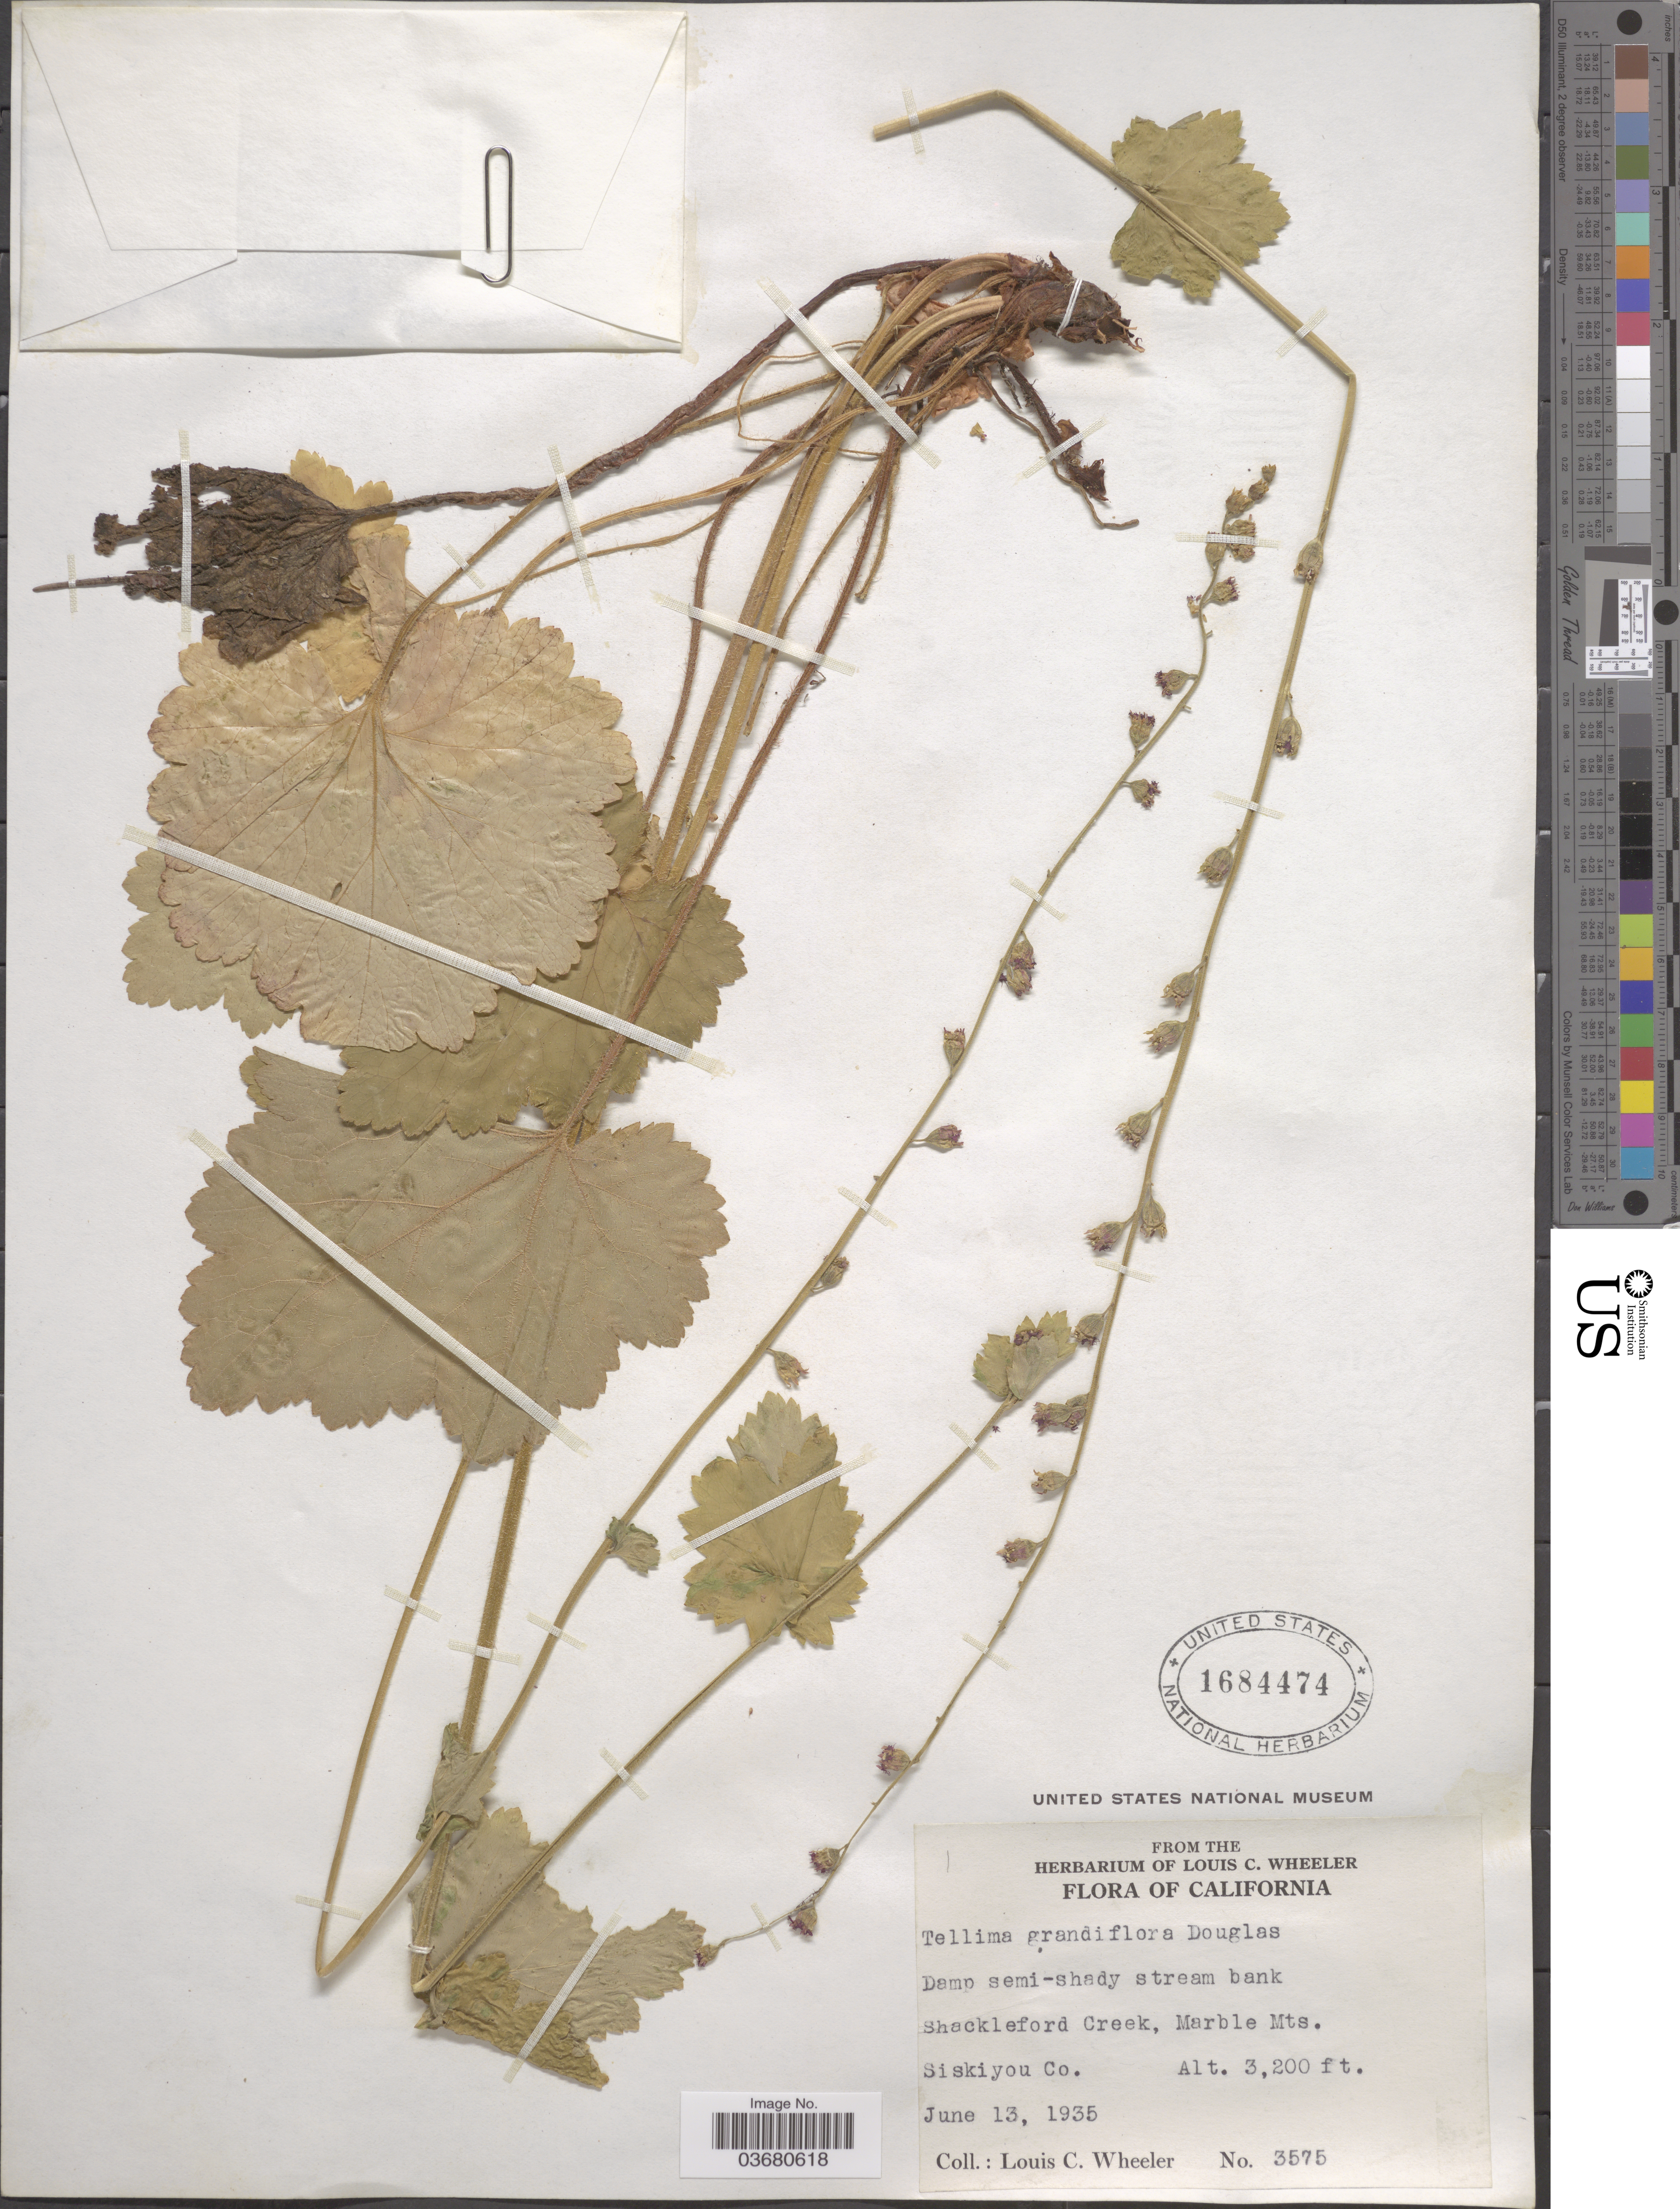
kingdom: Plantae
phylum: Tracheophyta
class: Magnoliopsida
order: Saxifragales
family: Saxifragaceae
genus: Tellima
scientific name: Tellima grandiflora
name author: (Pursh) Douglas ex Lindl.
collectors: L. C. Wheeler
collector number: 3575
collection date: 1935-06-13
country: United States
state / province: California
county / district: Siskiyou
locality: Shackleford Creek, Marble Mts. Siskiyou Co.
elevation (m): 975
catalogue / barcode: US 1684474